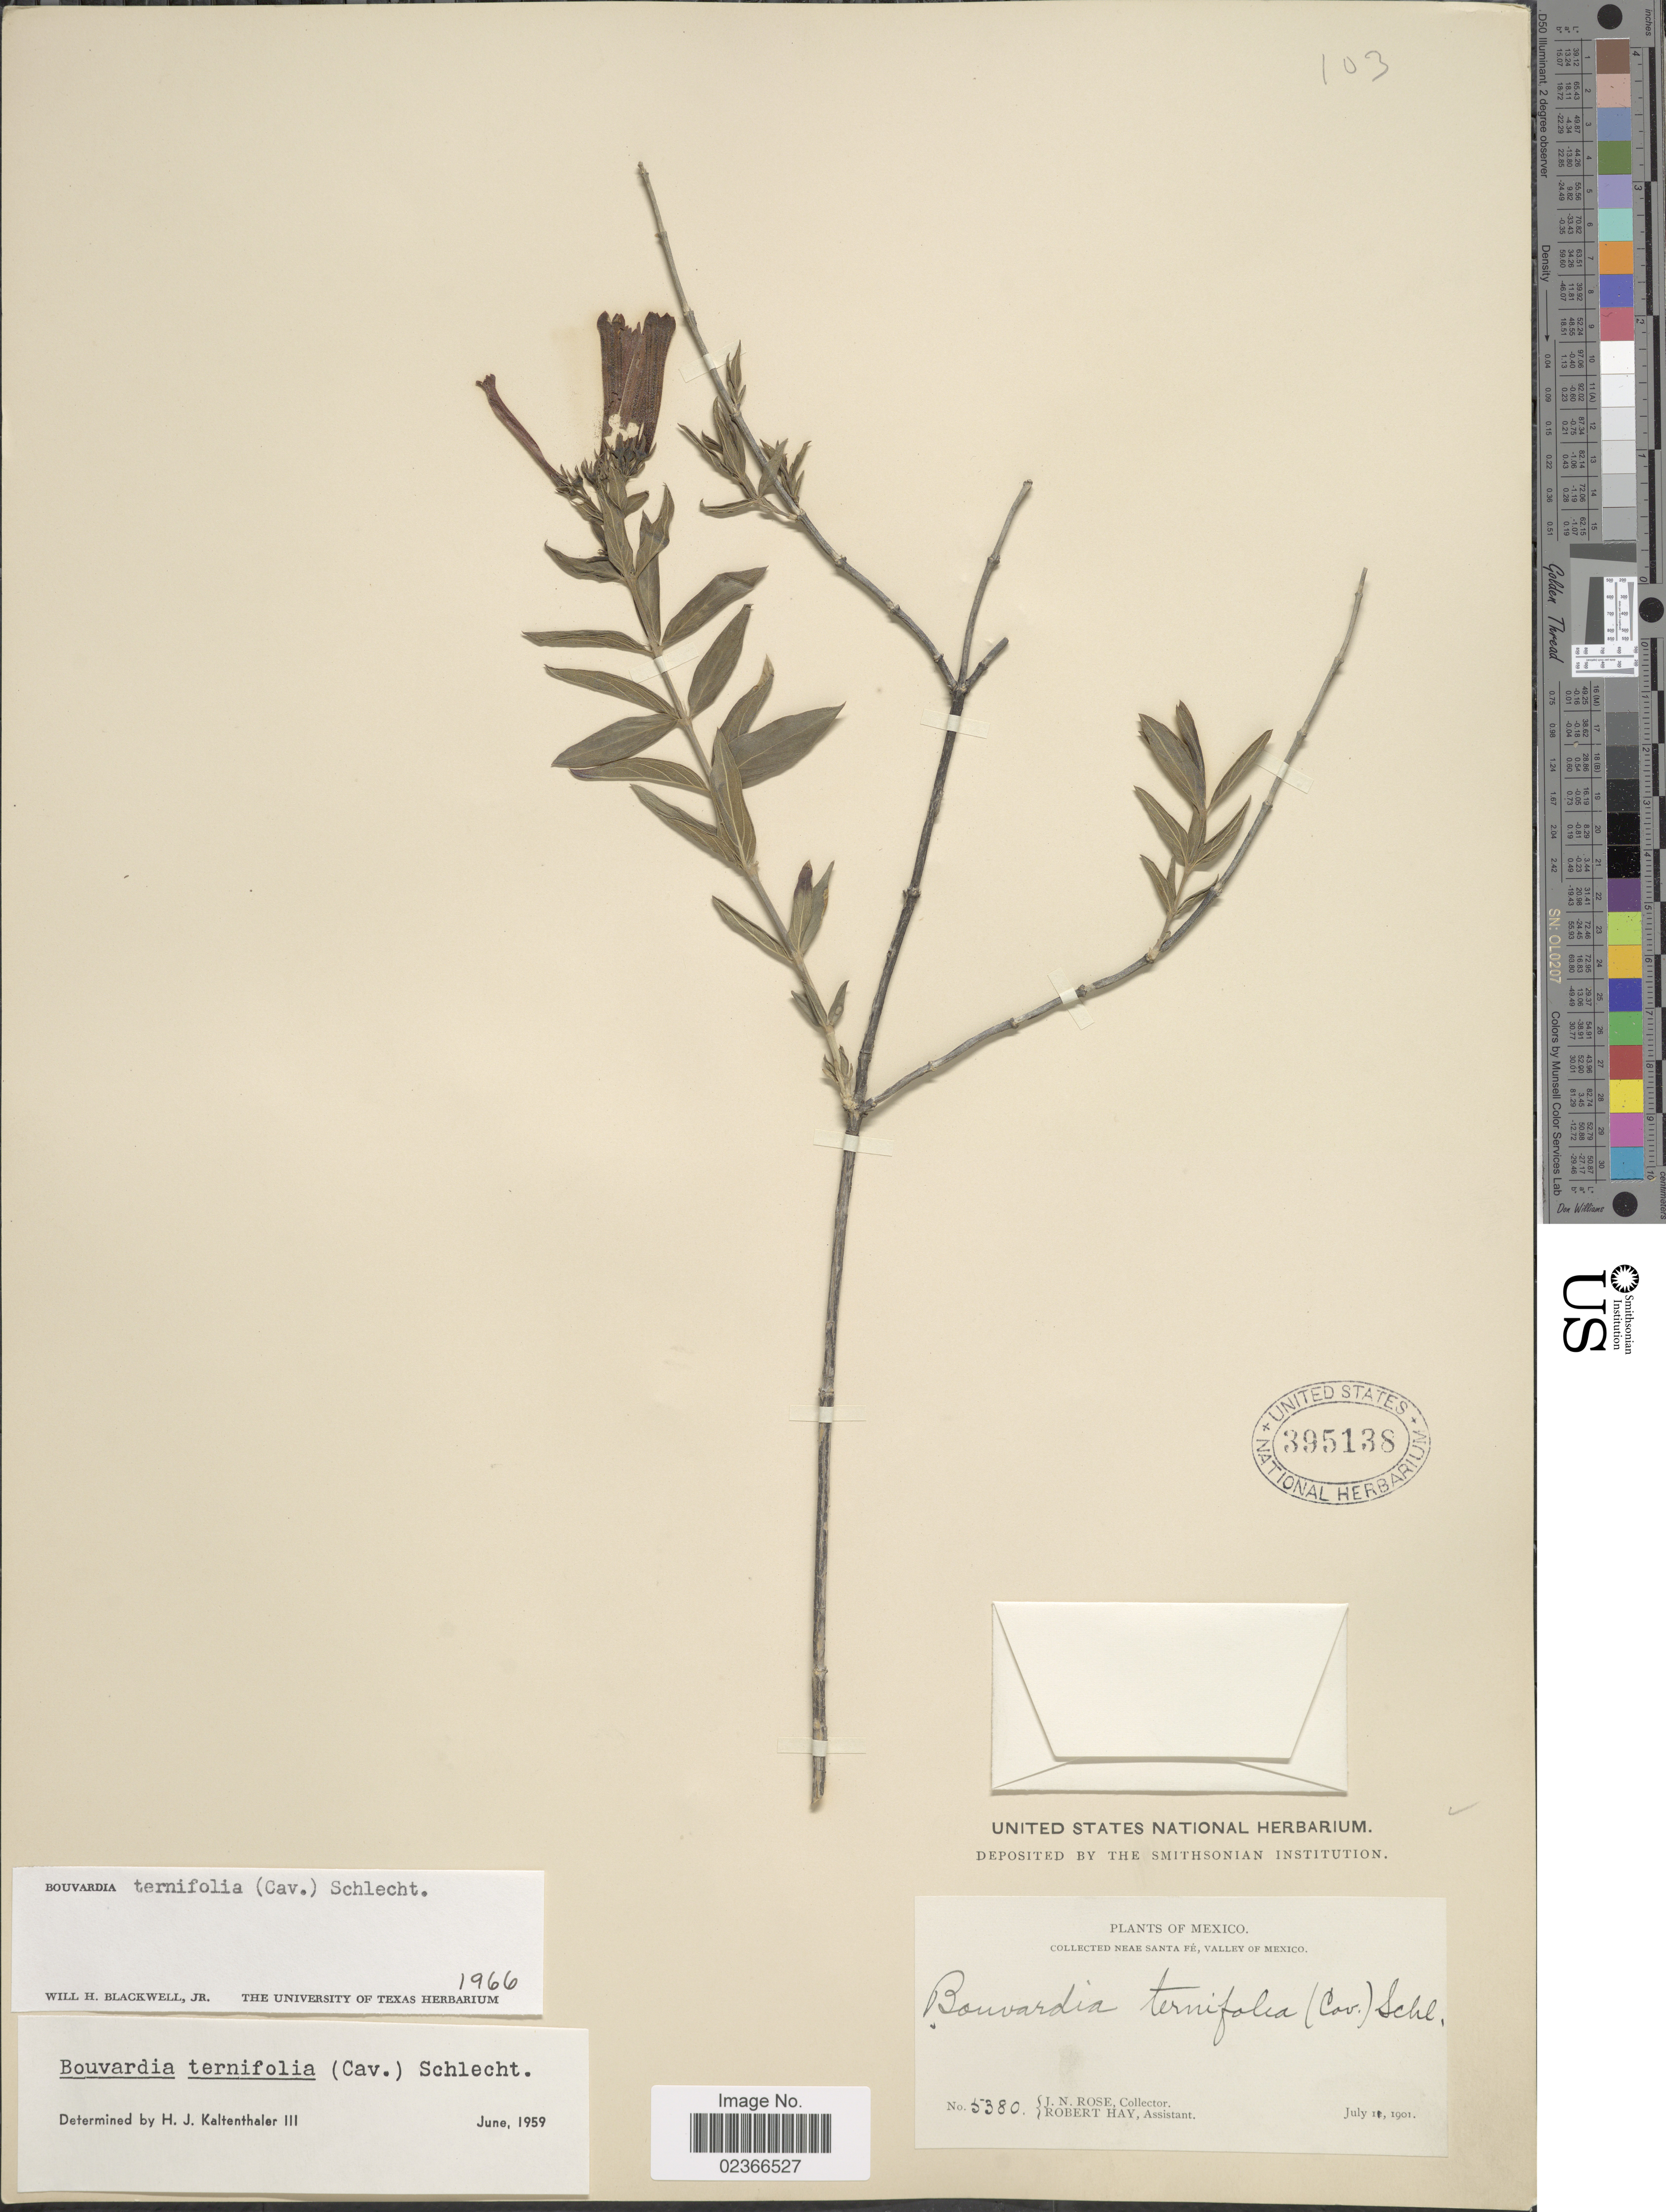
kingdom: Plantae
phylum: Tracheophyta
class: Magnoliopsida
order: Gentianales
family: Rubiaceae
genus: Bouvardia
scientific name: Bouvardia ternifolia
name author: (Cav.) Schltdl.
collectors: J. N. Rose & R. H. Hay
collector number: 5380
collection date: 1901-07-11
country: Mexico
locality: Near Santa Fe, Valley of Mexico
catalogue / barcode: US 395138